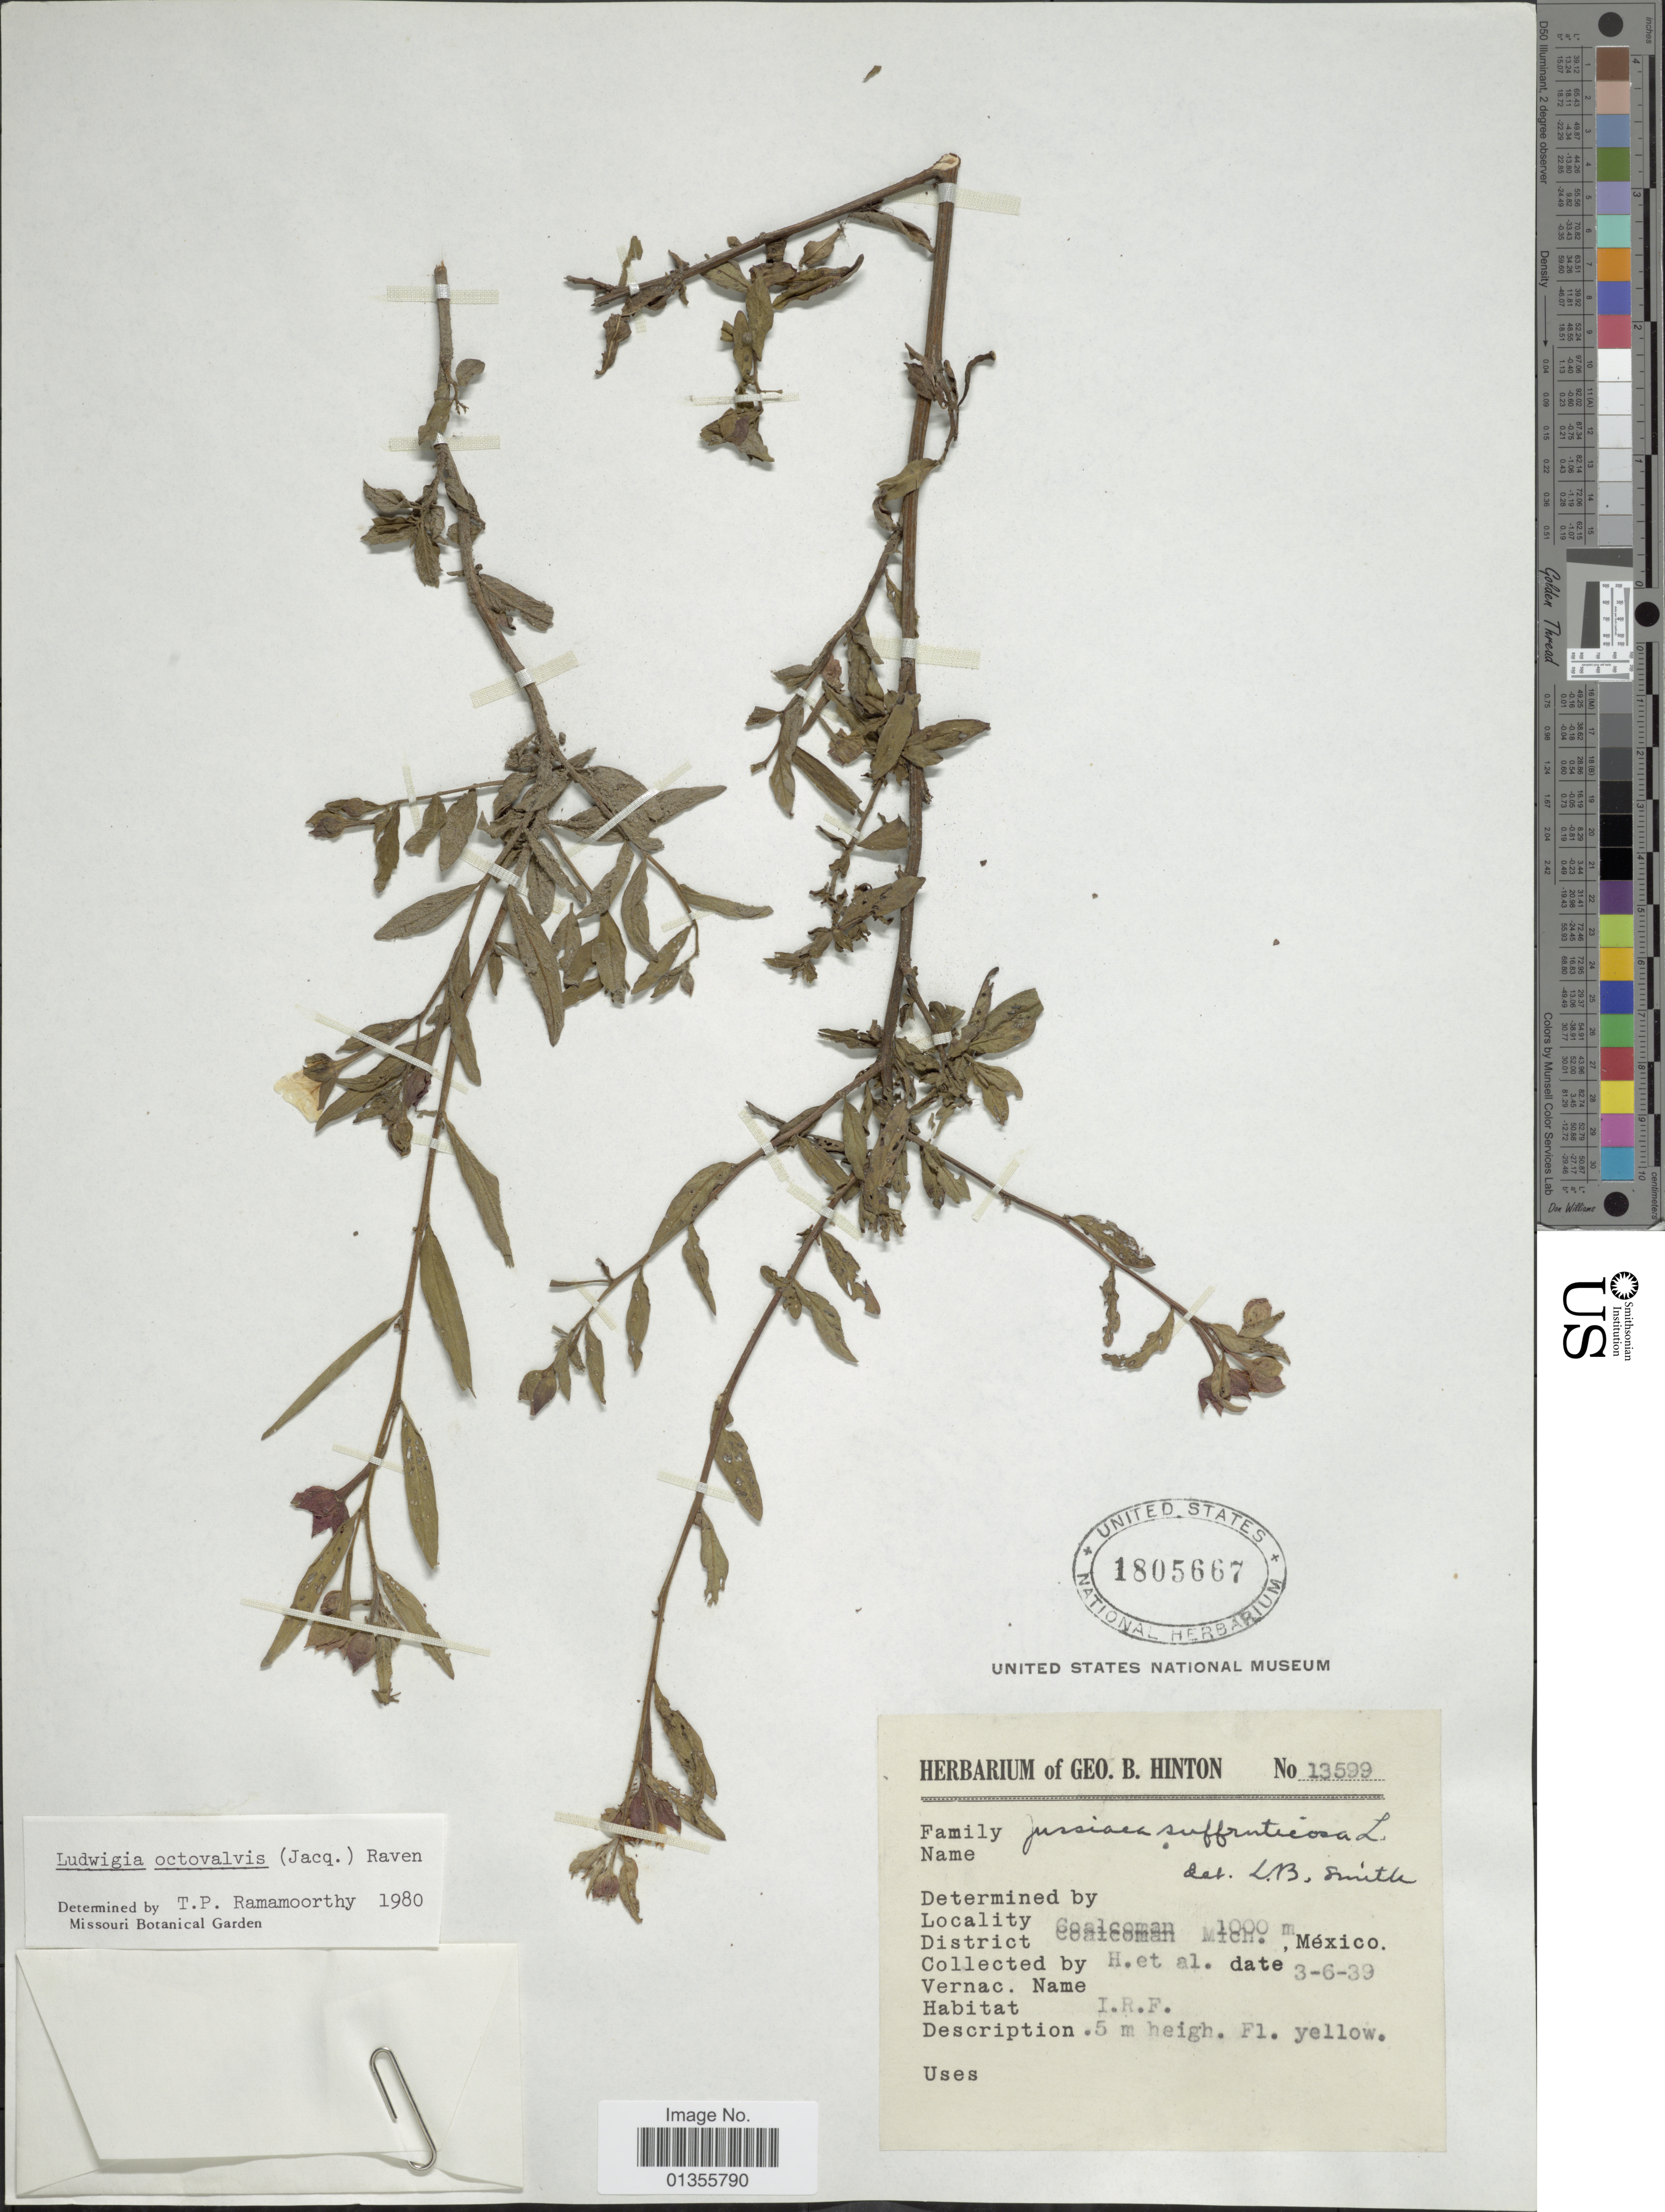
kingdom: Plantae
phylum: Tracheophyta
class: Magnoliopsida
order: Myrtales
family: Onagraceae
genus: Ludwigia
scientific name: Ludwigia octovalvis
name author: (Jacq.) P.H. Raven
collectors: G. B. Hinton & et al.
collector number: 13599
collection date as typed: Transcribed d/m/y: 6/3/39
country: Mexico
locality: Coalcoman. District Mich.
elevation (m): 1000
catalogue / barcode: US 1805667